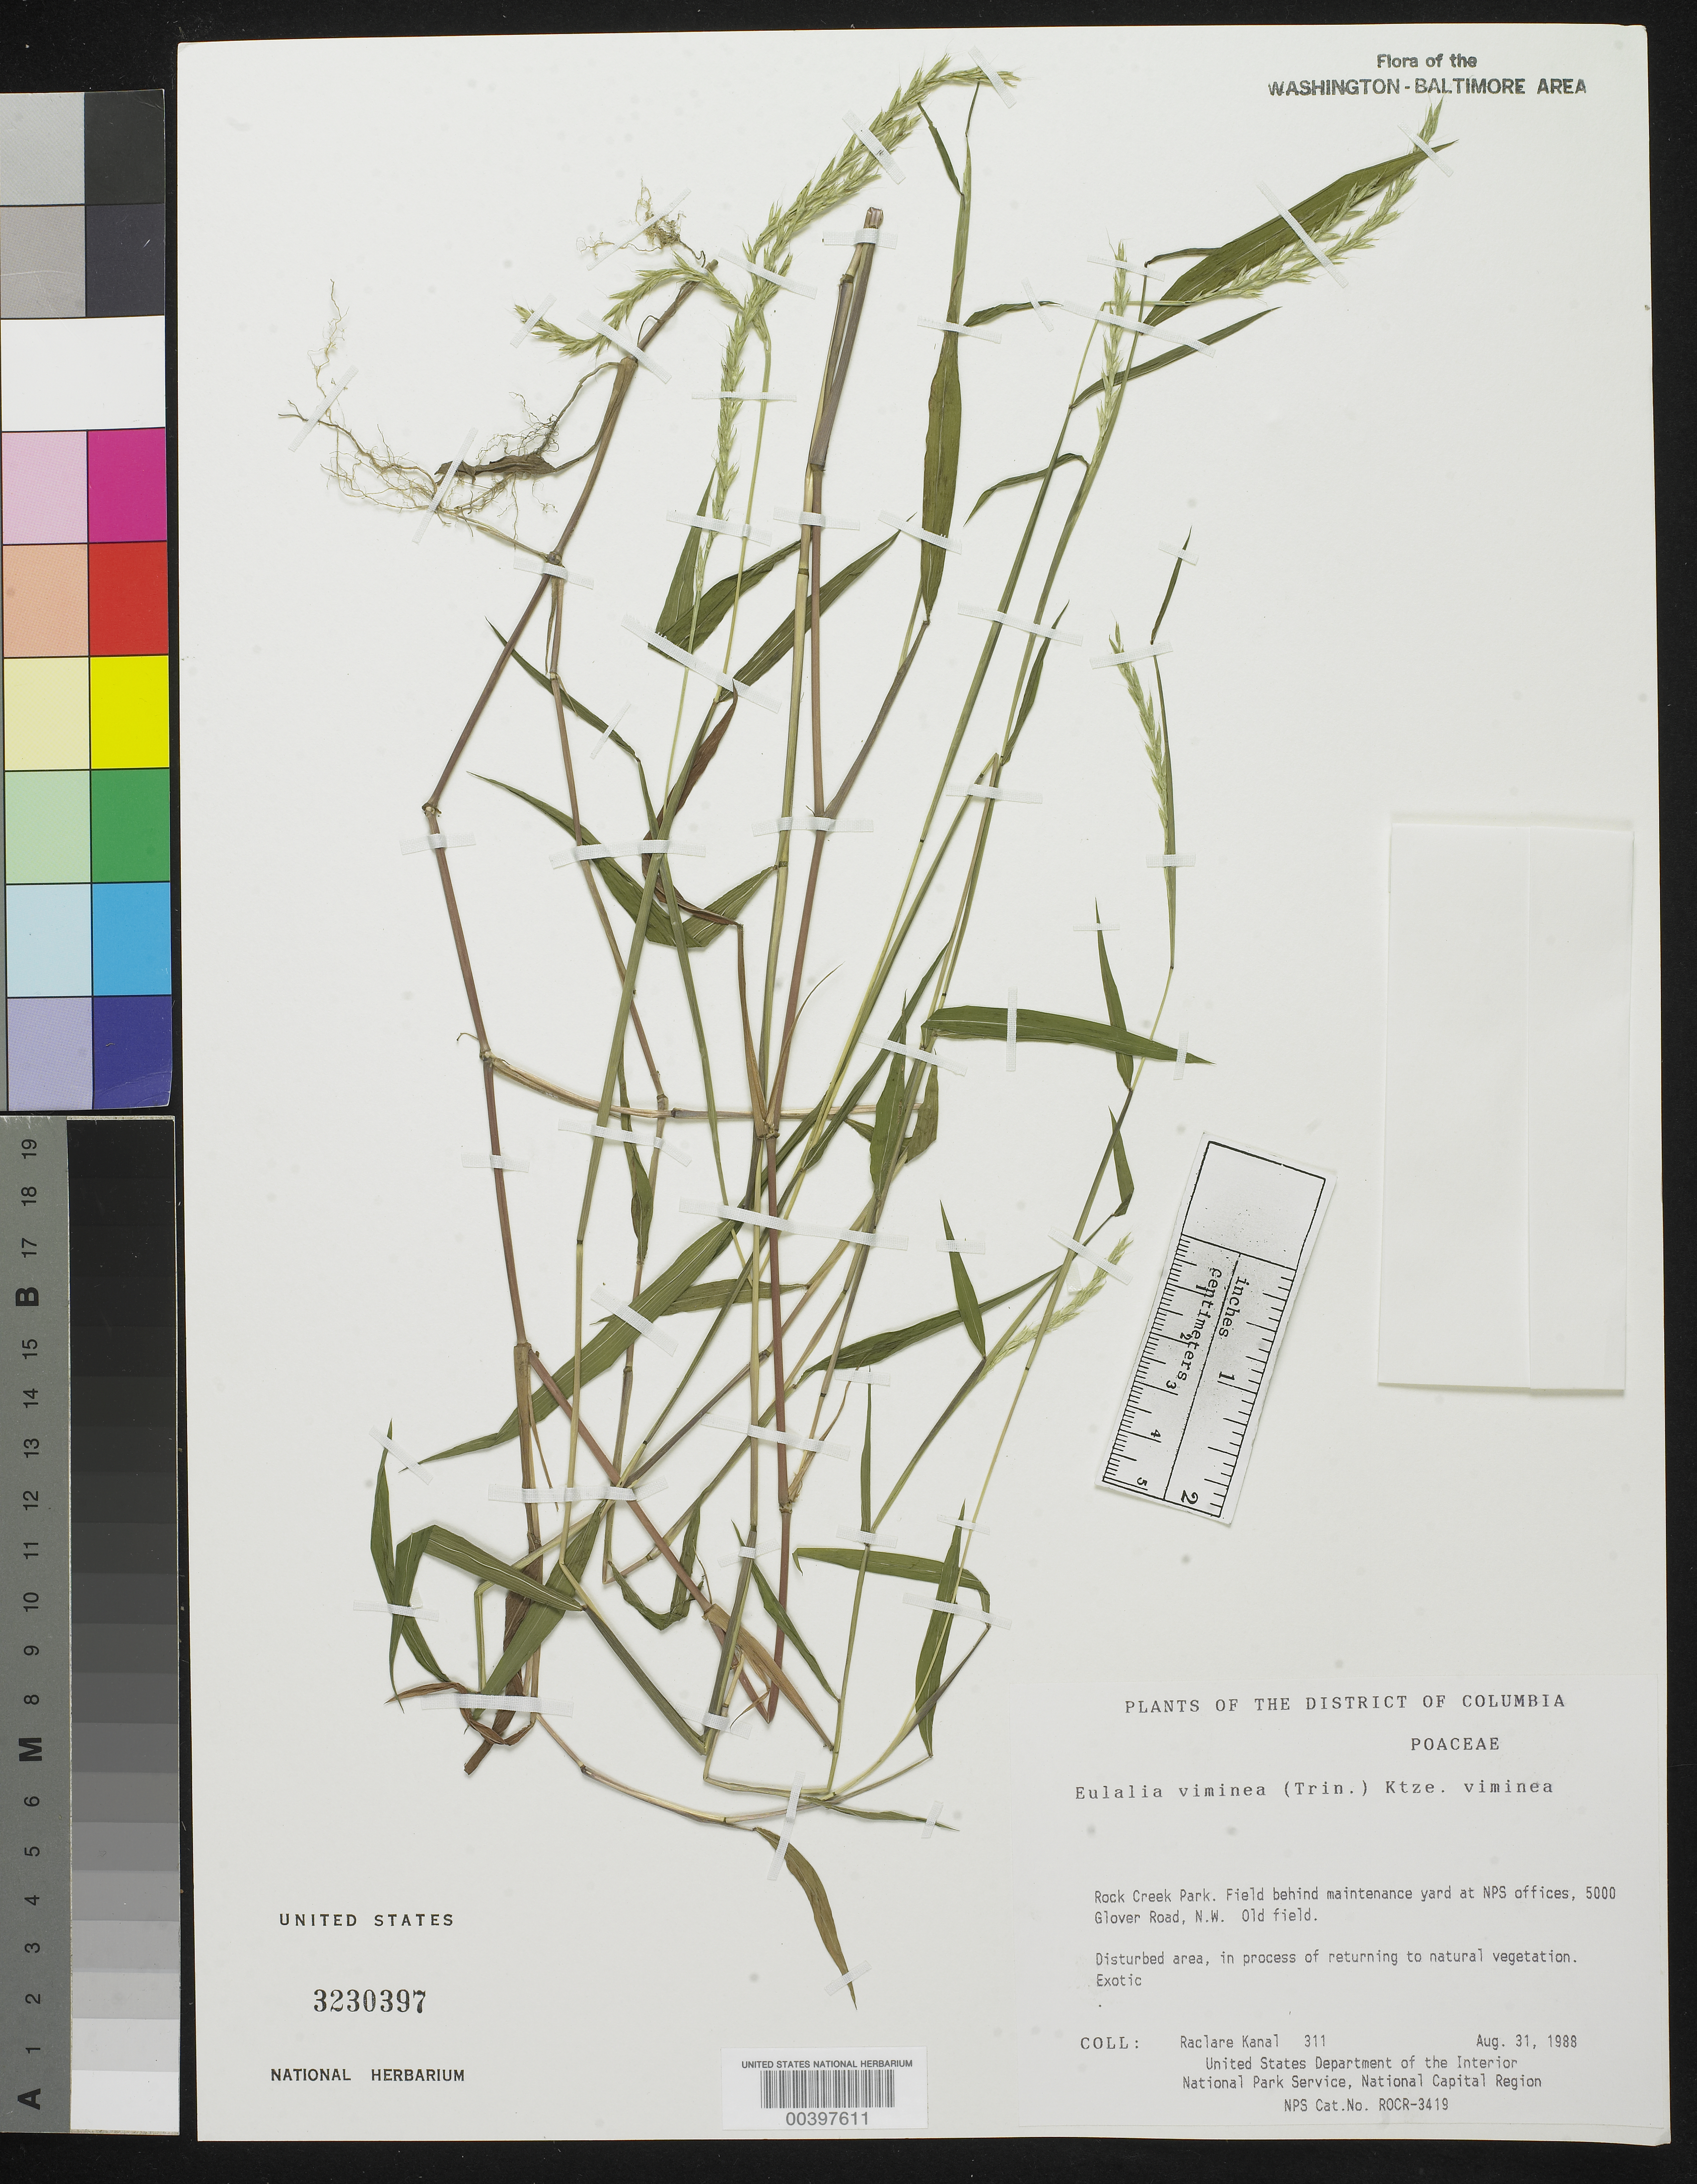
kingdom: Plantae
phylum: Tracheophyta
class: Liliopsida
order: Poales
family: Poaceae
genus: Microstegium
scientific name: Microstegium vimineum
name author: (Trin.) A. Camus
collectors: R. Kanal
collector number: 311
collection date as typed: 31 Aug 1988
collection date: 1988-08-31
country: United States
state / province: District of Columbia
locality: Rock Creek Park, field behind Maintenance Yard at Nps Offices Rock Creek Park and Vicinity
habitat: Old field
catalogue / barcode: US 3230397